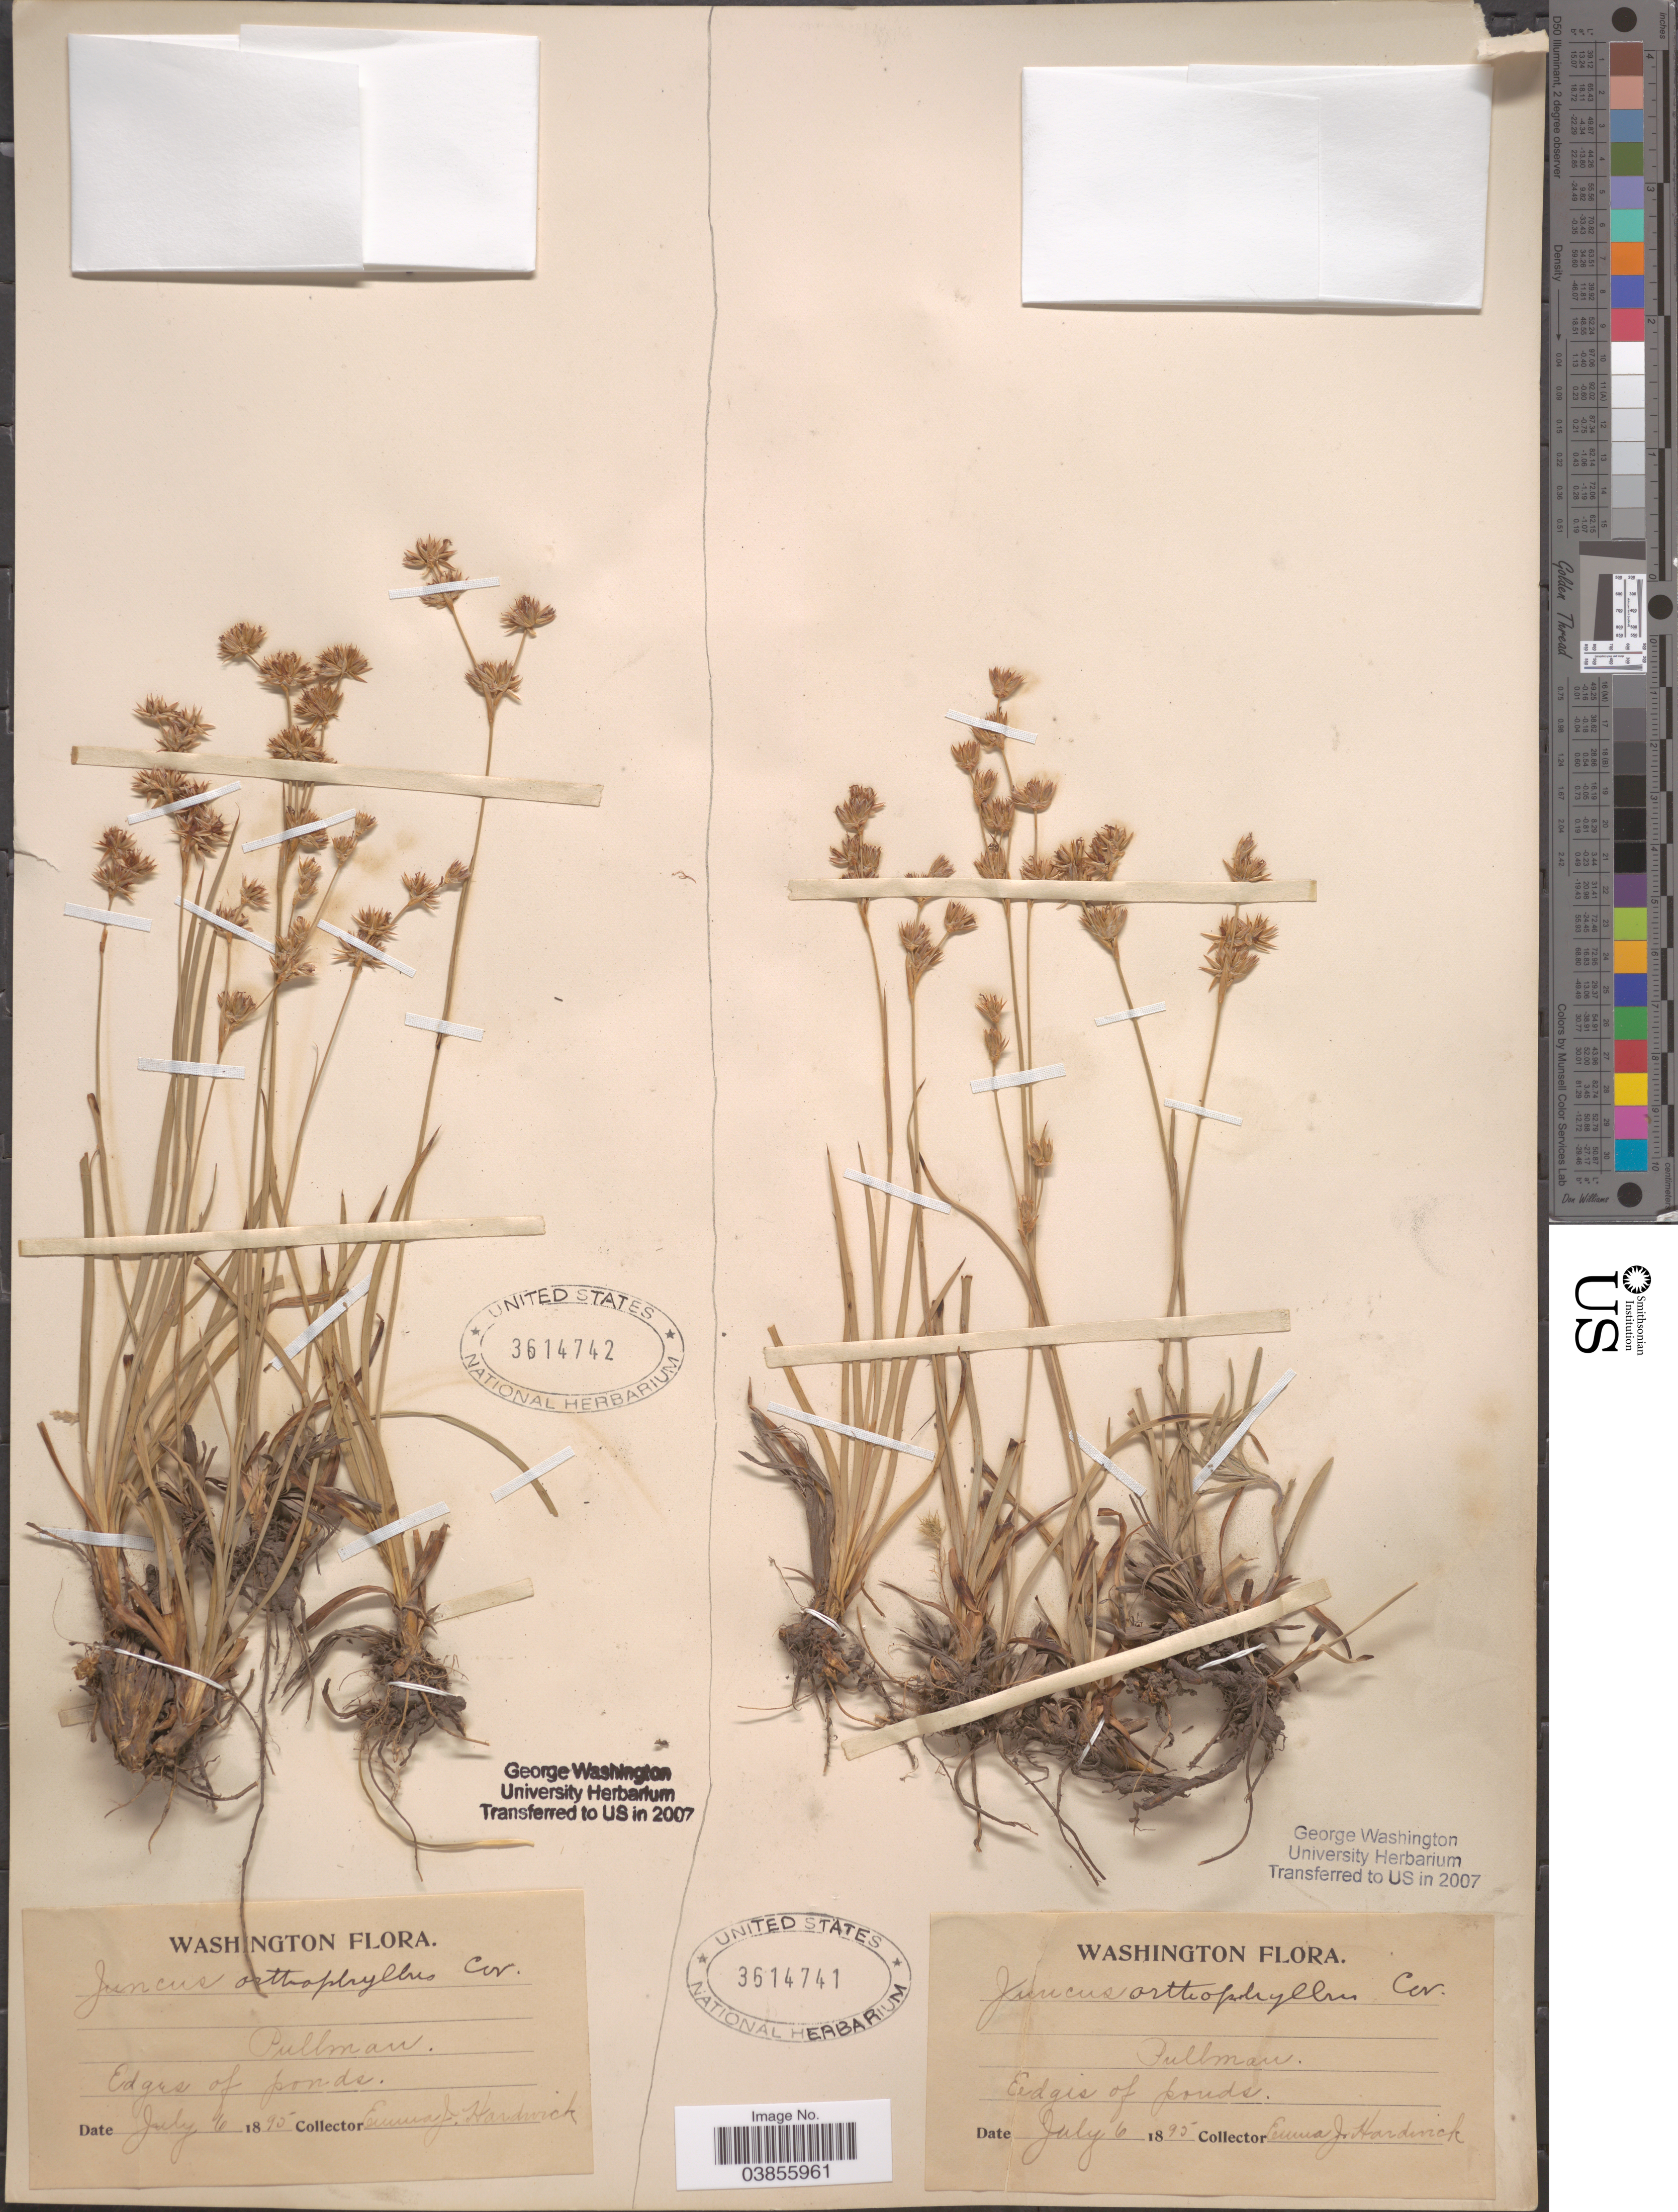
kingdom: Plantae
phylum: Tracheophyta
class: Liliopsida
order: Poales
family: Juncaceae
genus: Juncus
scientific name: Juncus orthophyllus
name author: Coville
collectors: E. Hardwick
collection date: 1895-07-06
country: United States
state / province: Washington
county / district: Whitman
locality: Pullman.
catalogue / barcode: US 3614742